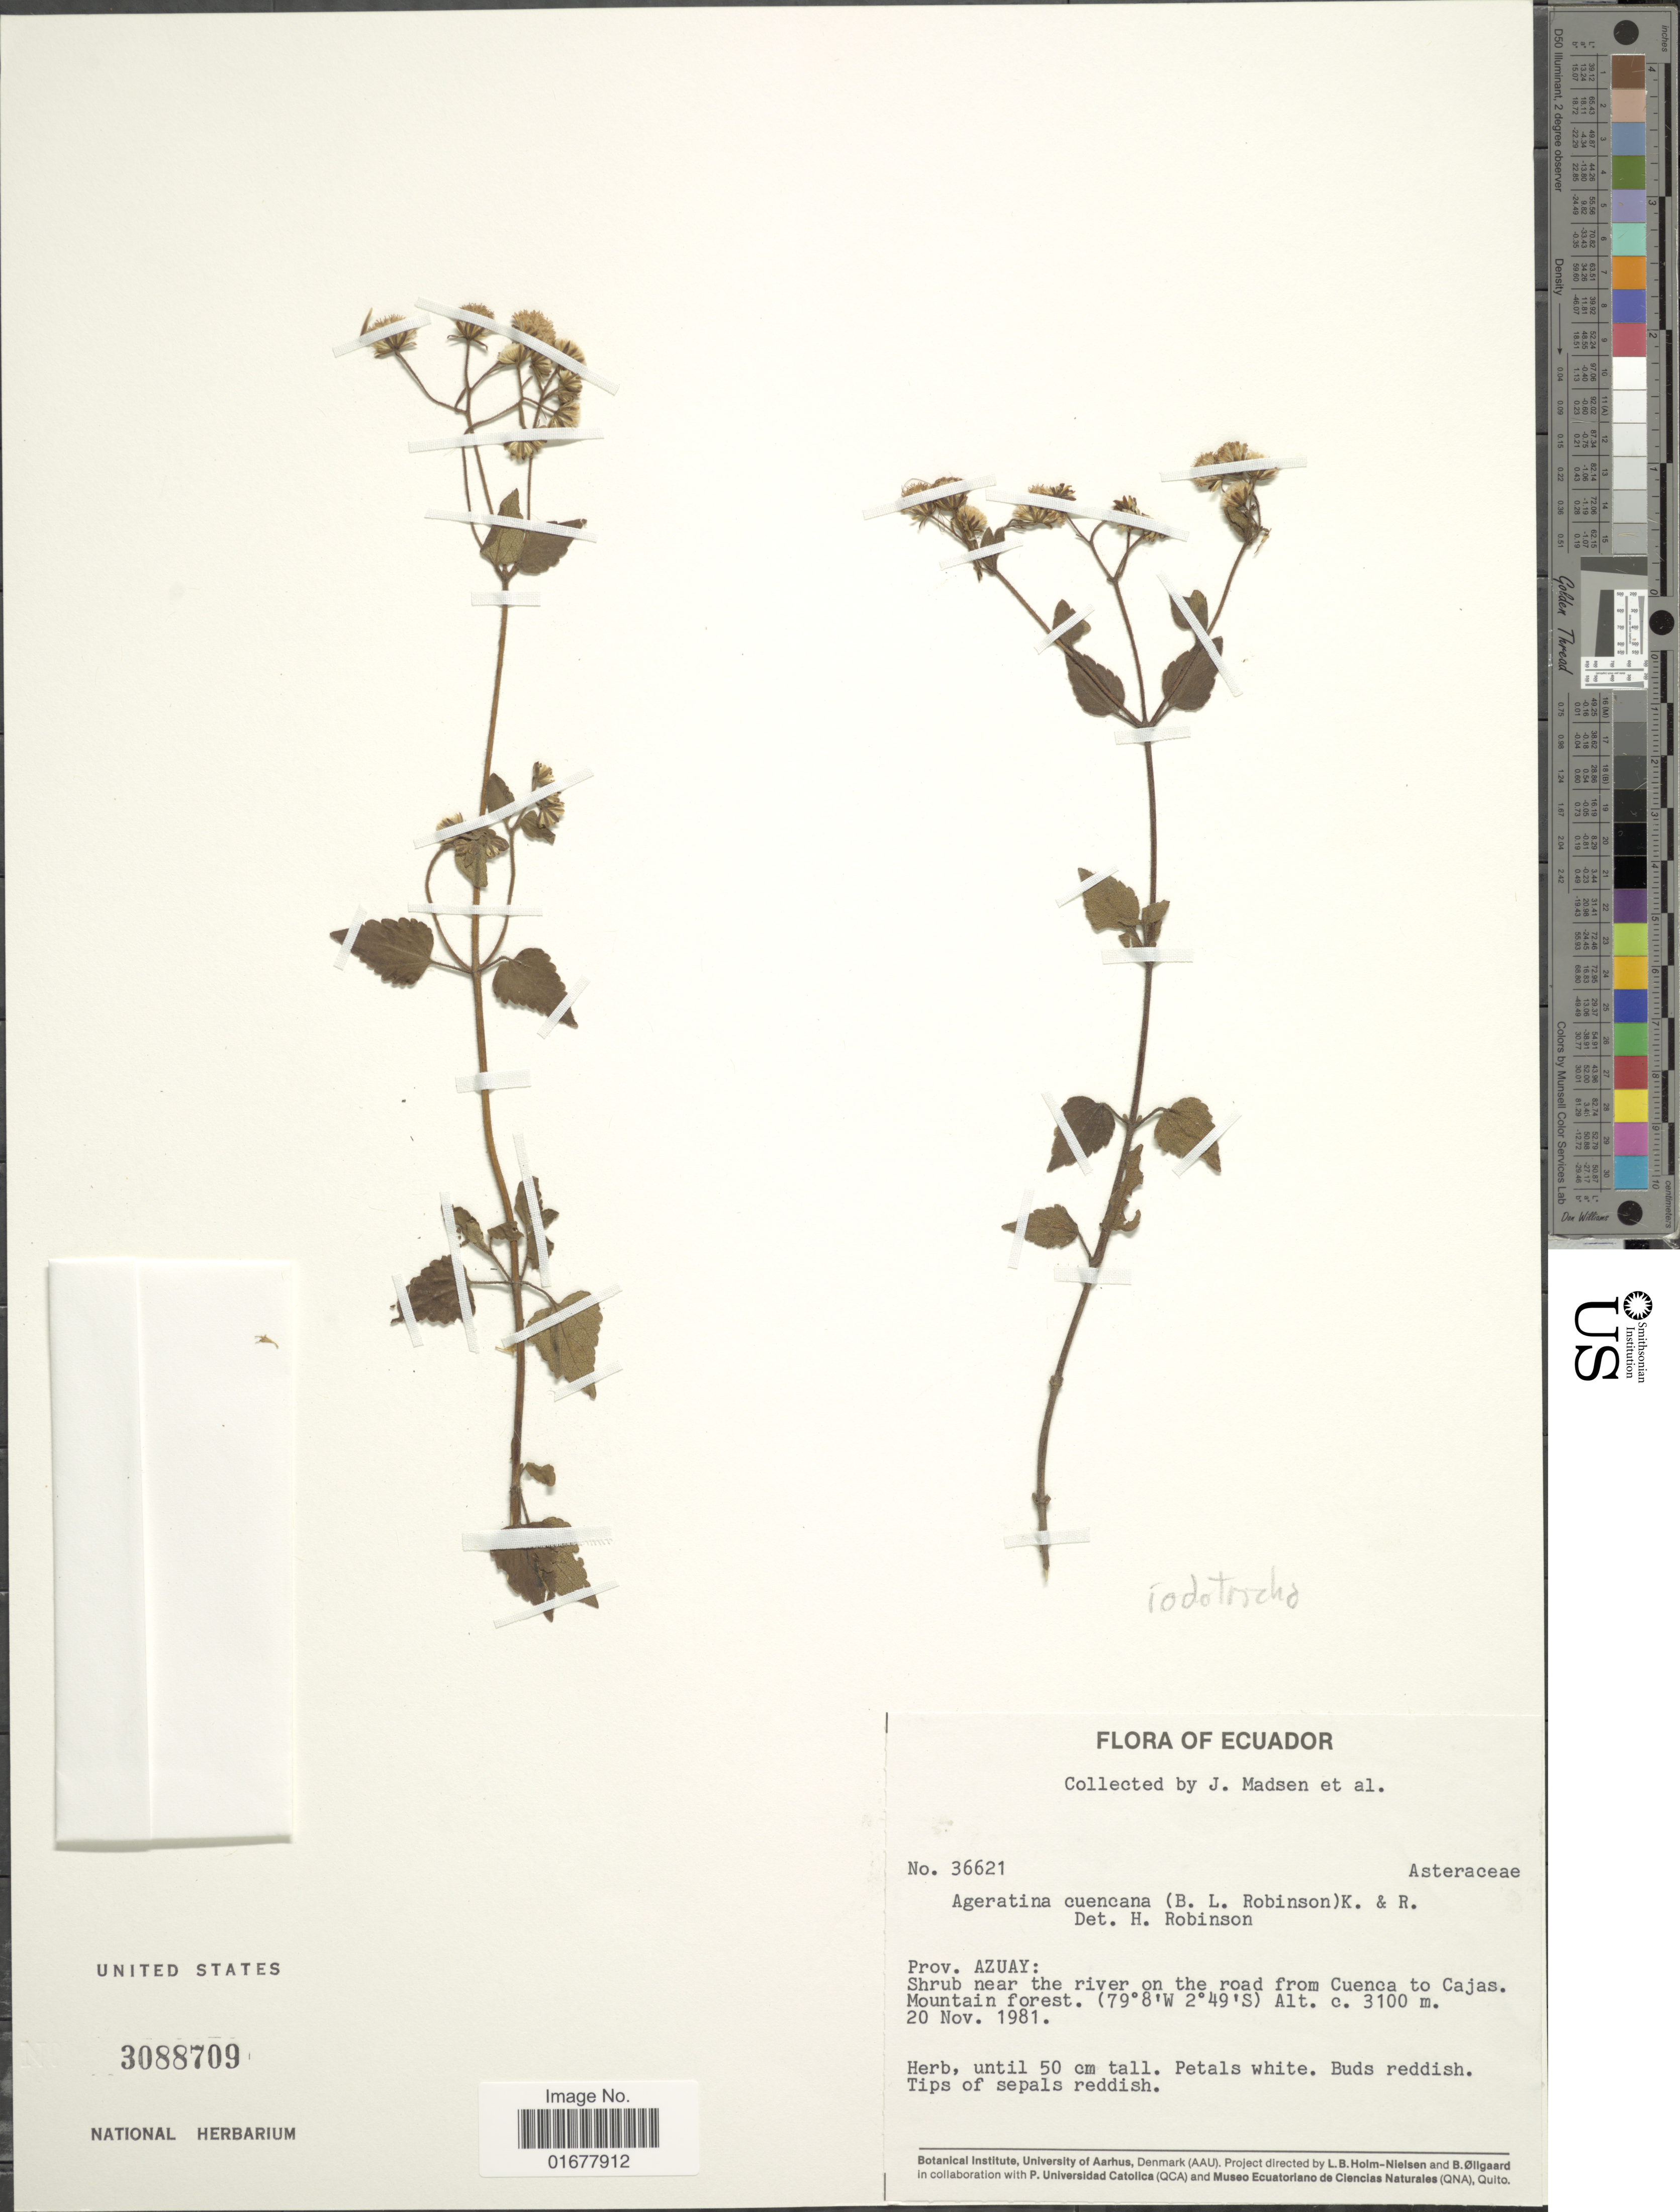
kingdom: Plantae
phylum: Tracheophyta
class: Magnoliopsida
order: Asterales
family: Asteraceae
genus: Ageratina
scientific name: Ageratina iodotricha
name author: (B.L. Rob.) R.M. King & H. Rob.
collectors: J. Madsen & et al.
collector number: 36621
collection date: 1981-11-20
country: Ecuador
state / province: Azuay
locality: Prov. Azuay: Shrub near the river on the road from Cuenca to Cajas, Mountain forest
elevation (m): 3100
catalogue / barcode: US 3088709